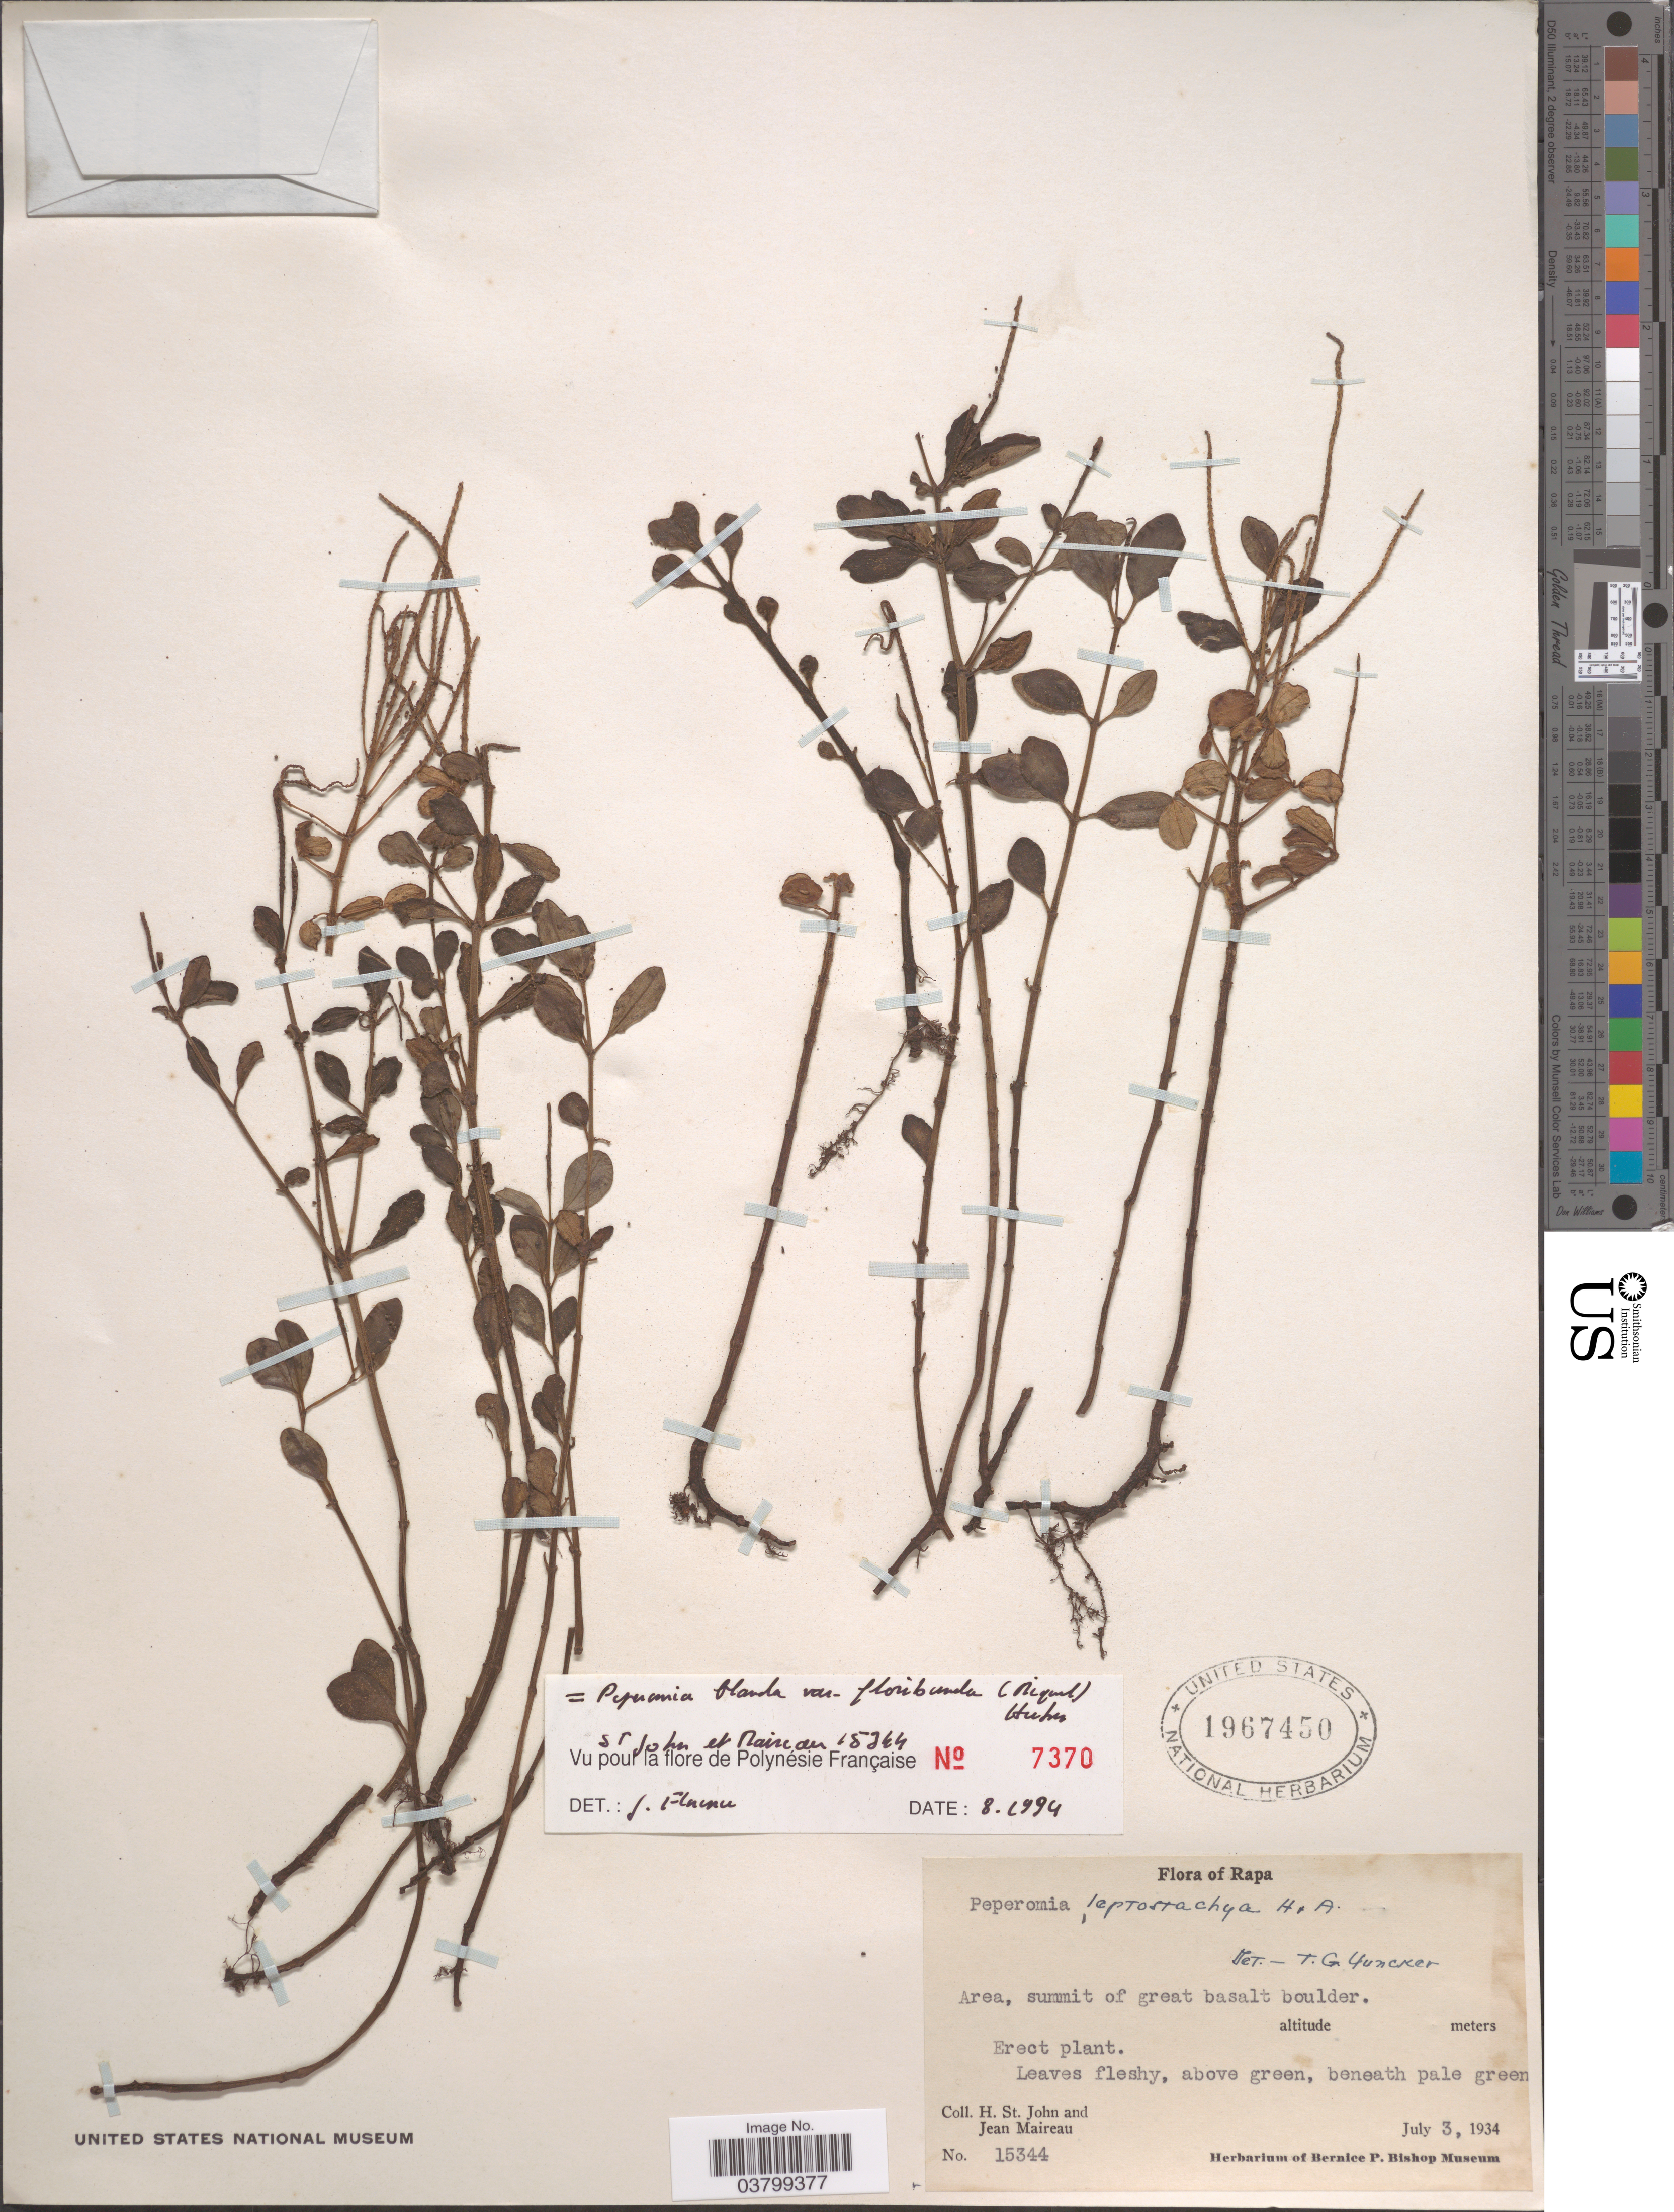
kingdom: Plantae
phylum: Tracheophyta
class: Magnoliopsida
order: Piperales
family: Piperaceae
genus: Peperomia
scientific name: Peperomia leptostachya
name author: Hook. & Arn.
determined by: Wagner, W. L., (BOT), Smithsonian Institution - National Museum of Natural History (UNITED STATES)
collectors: H. St. John & J. Maireau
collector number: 15344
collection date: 1934-07-03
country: French Polynesia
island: Rapa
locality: Rapa. Area, summit of great basalt boulder.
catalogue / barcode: US 1967450